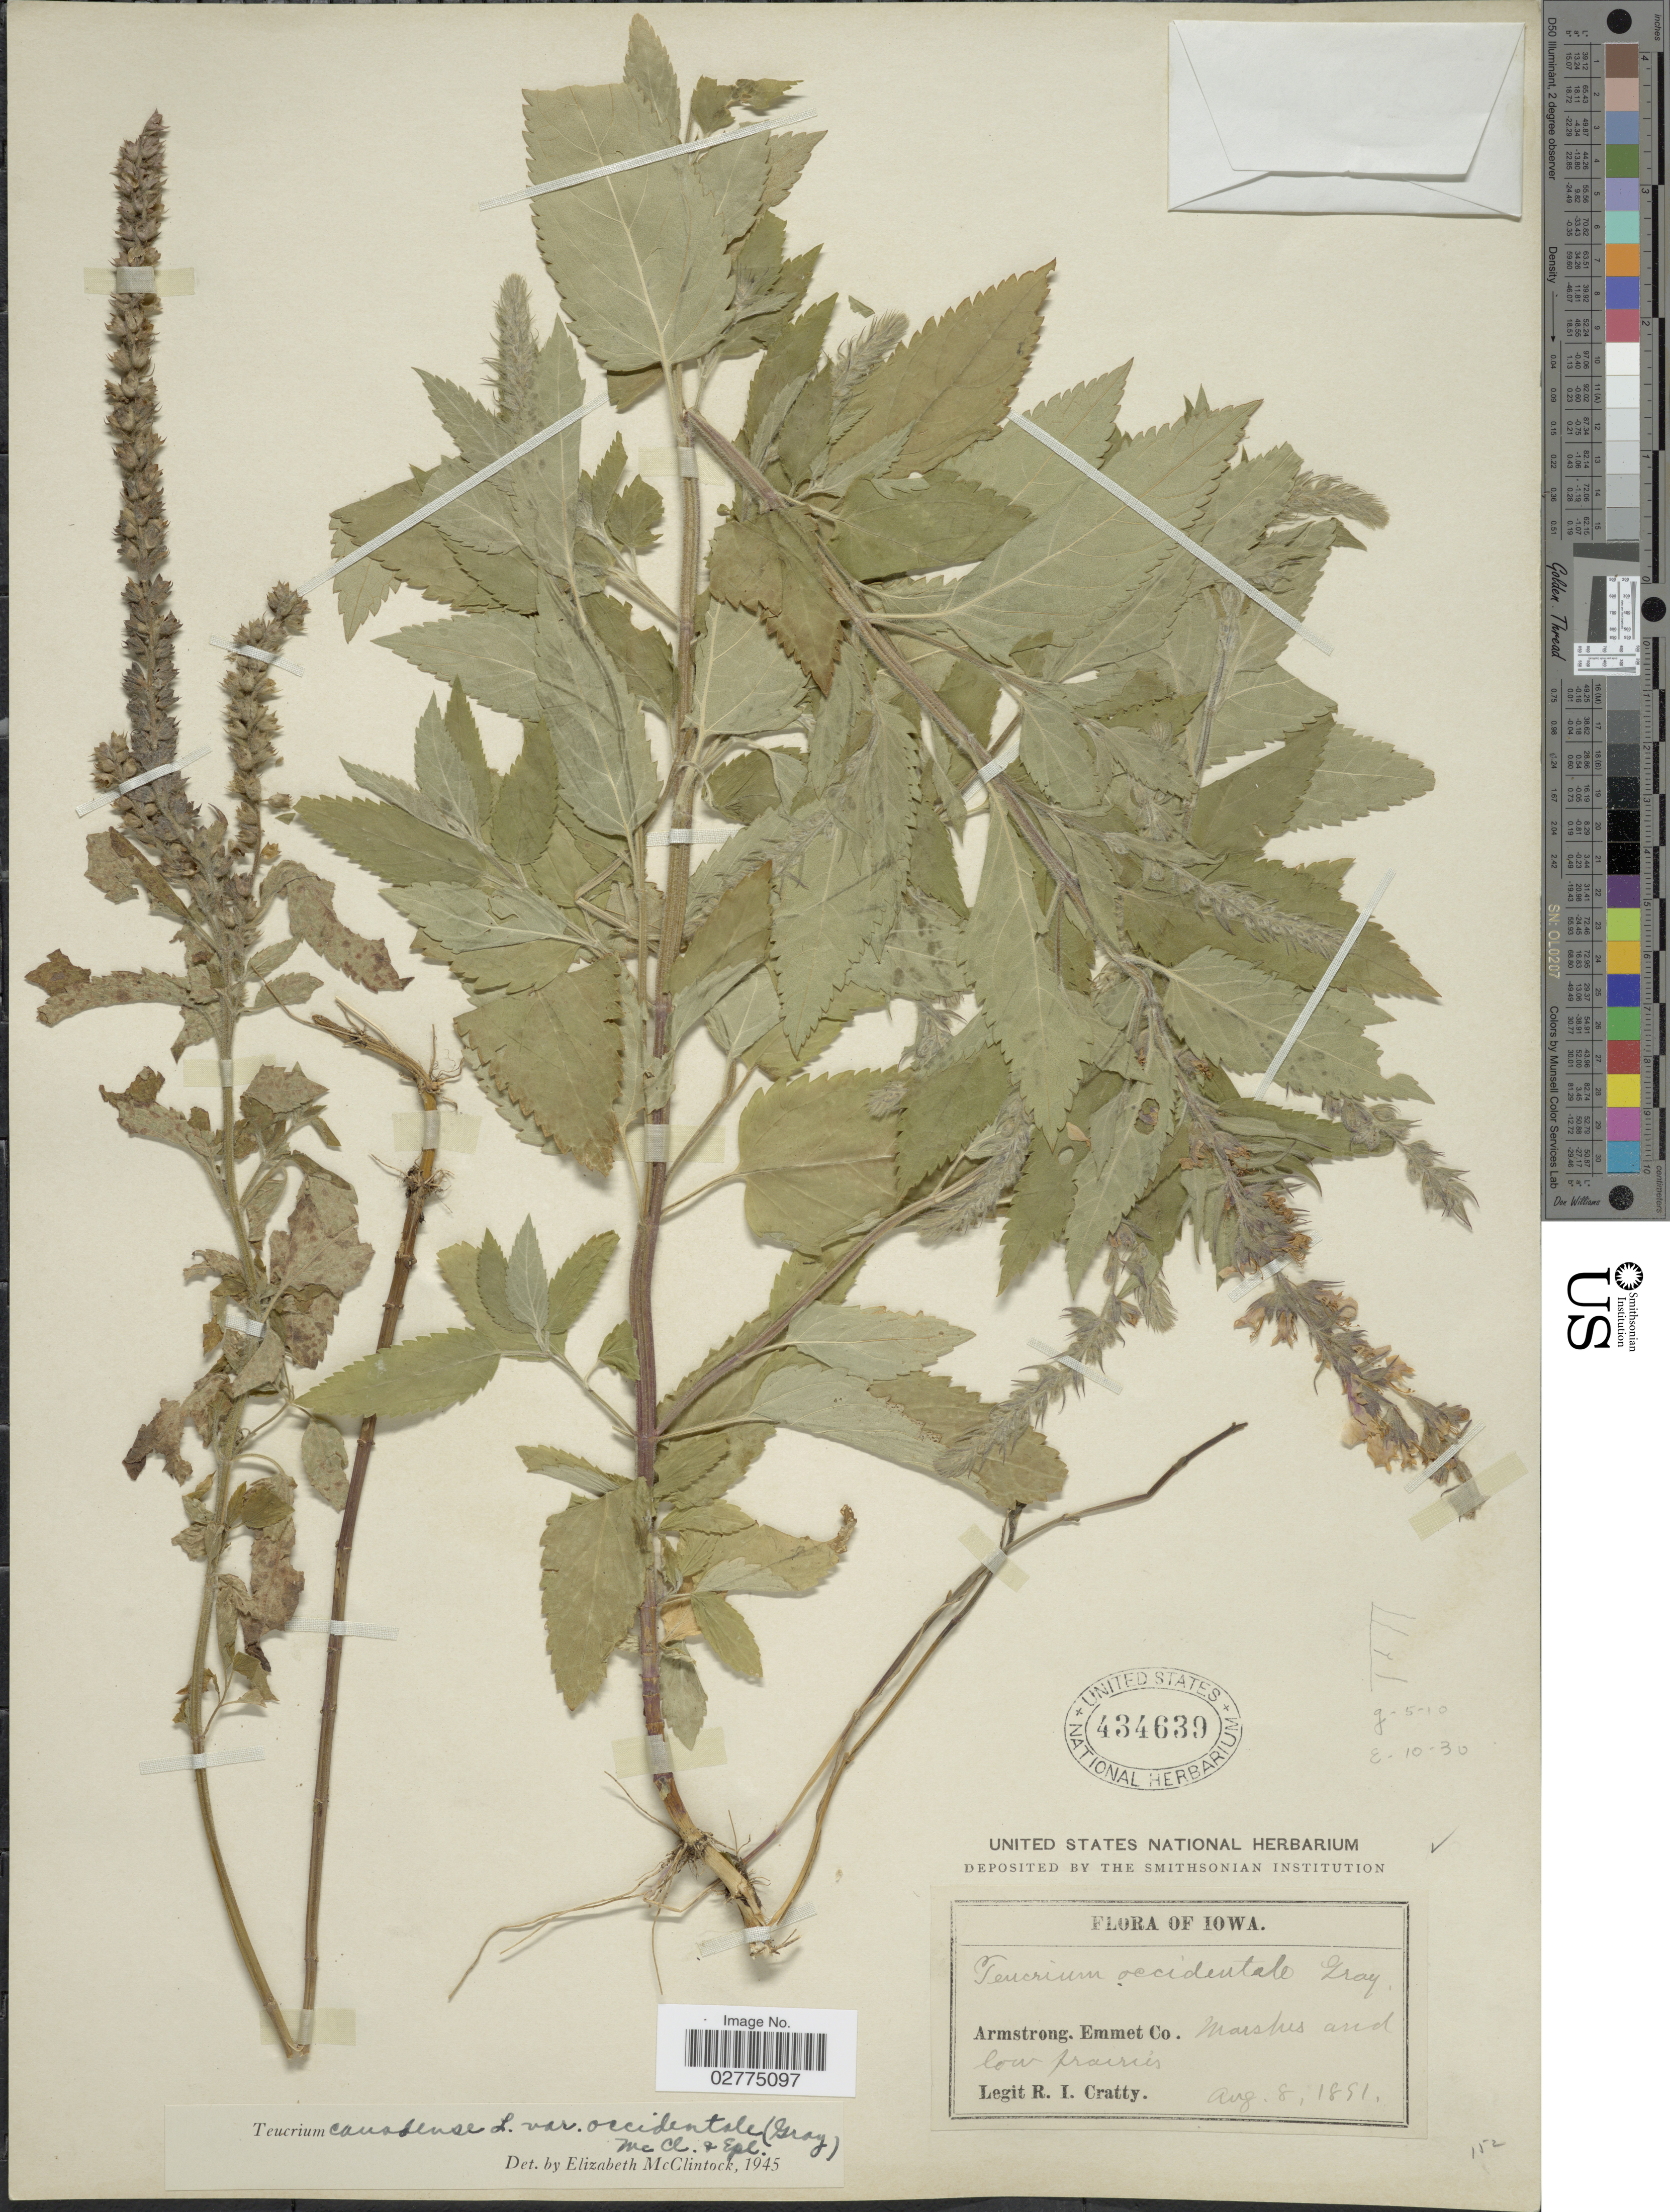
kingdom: Plantae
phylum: Tracheophyta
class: Magnoliopsida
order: Lamiales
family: Lamiaceae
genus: Teucrium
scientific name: Teucrium canadense var. occidentale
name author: (A. Gray) E. M. McClint. & Epling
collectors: R. Cratty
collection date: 1891-08-08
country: United States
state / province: Iowa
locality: Armstrong, Emmet Co.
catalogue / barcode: US 434639